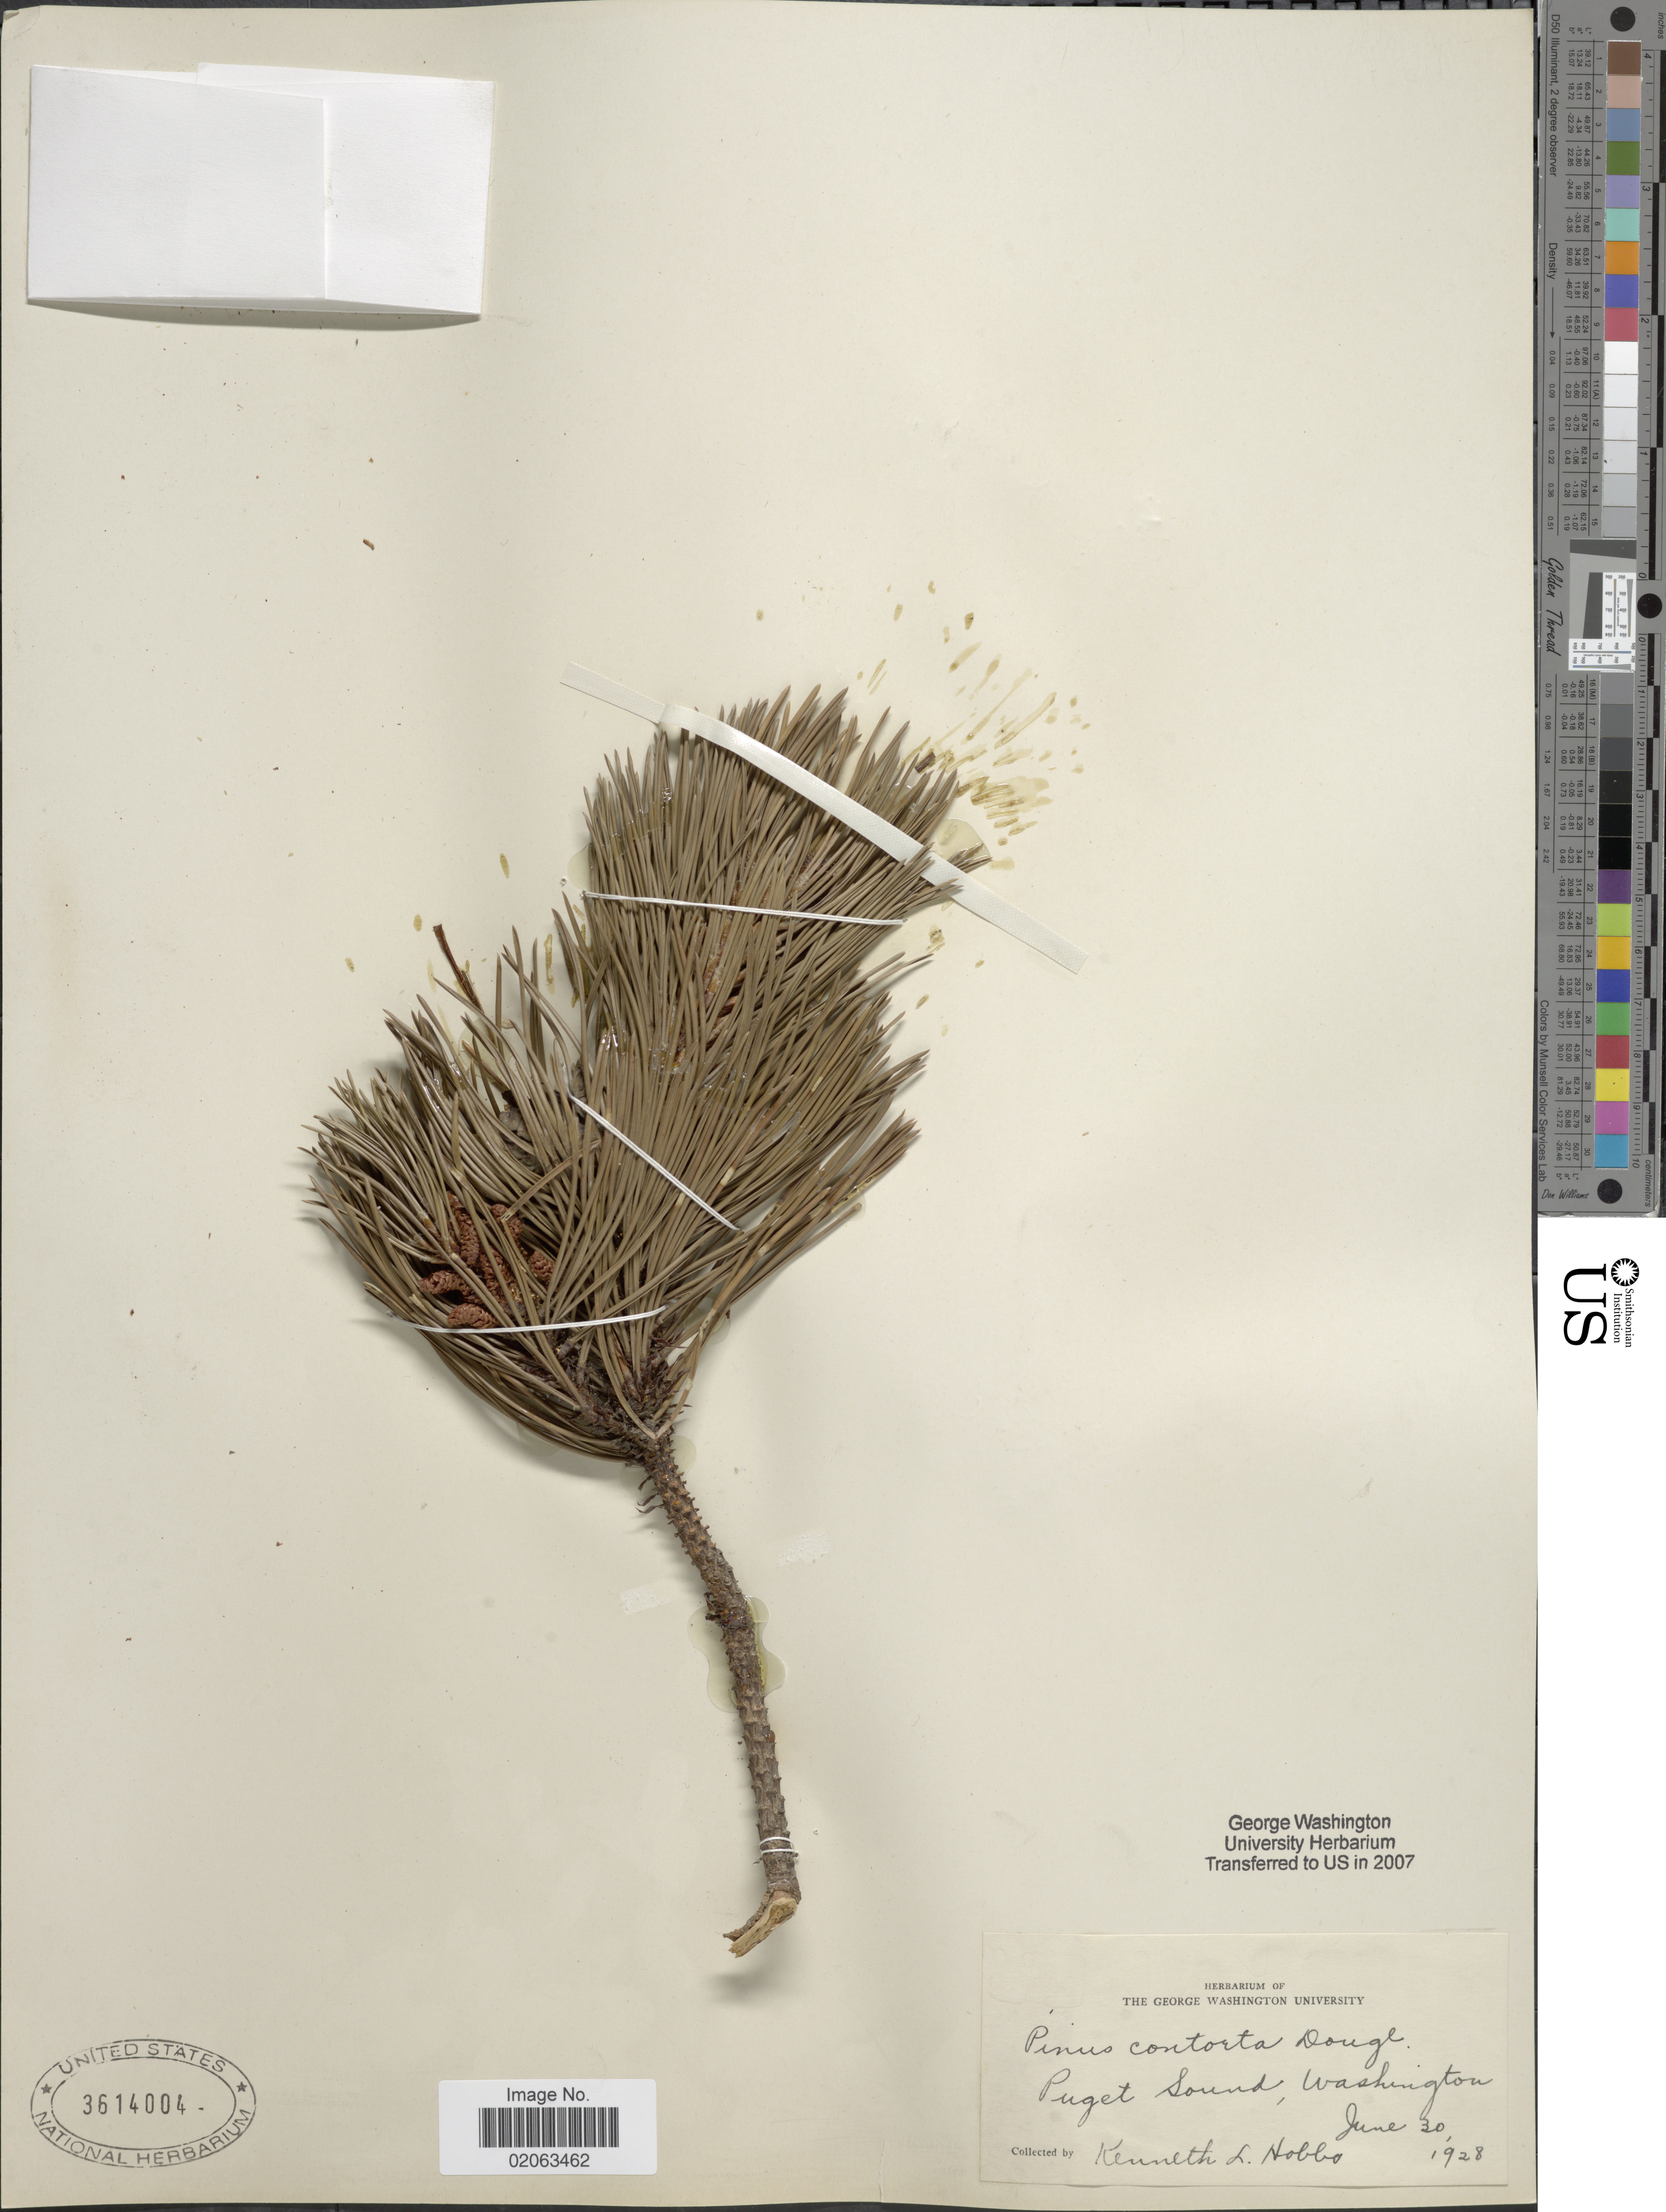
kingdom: Plantae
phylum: Tracheophyta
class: Pinopsida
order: Pinales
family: Pinaceae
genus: Pinus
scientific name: Pinus contorta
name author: Douglas ex Loudon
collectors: K. Hobbs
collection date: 1928-06-30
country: United States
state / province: Washington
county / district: King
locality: Puget Sound, Washington.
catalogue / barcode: US 3614004